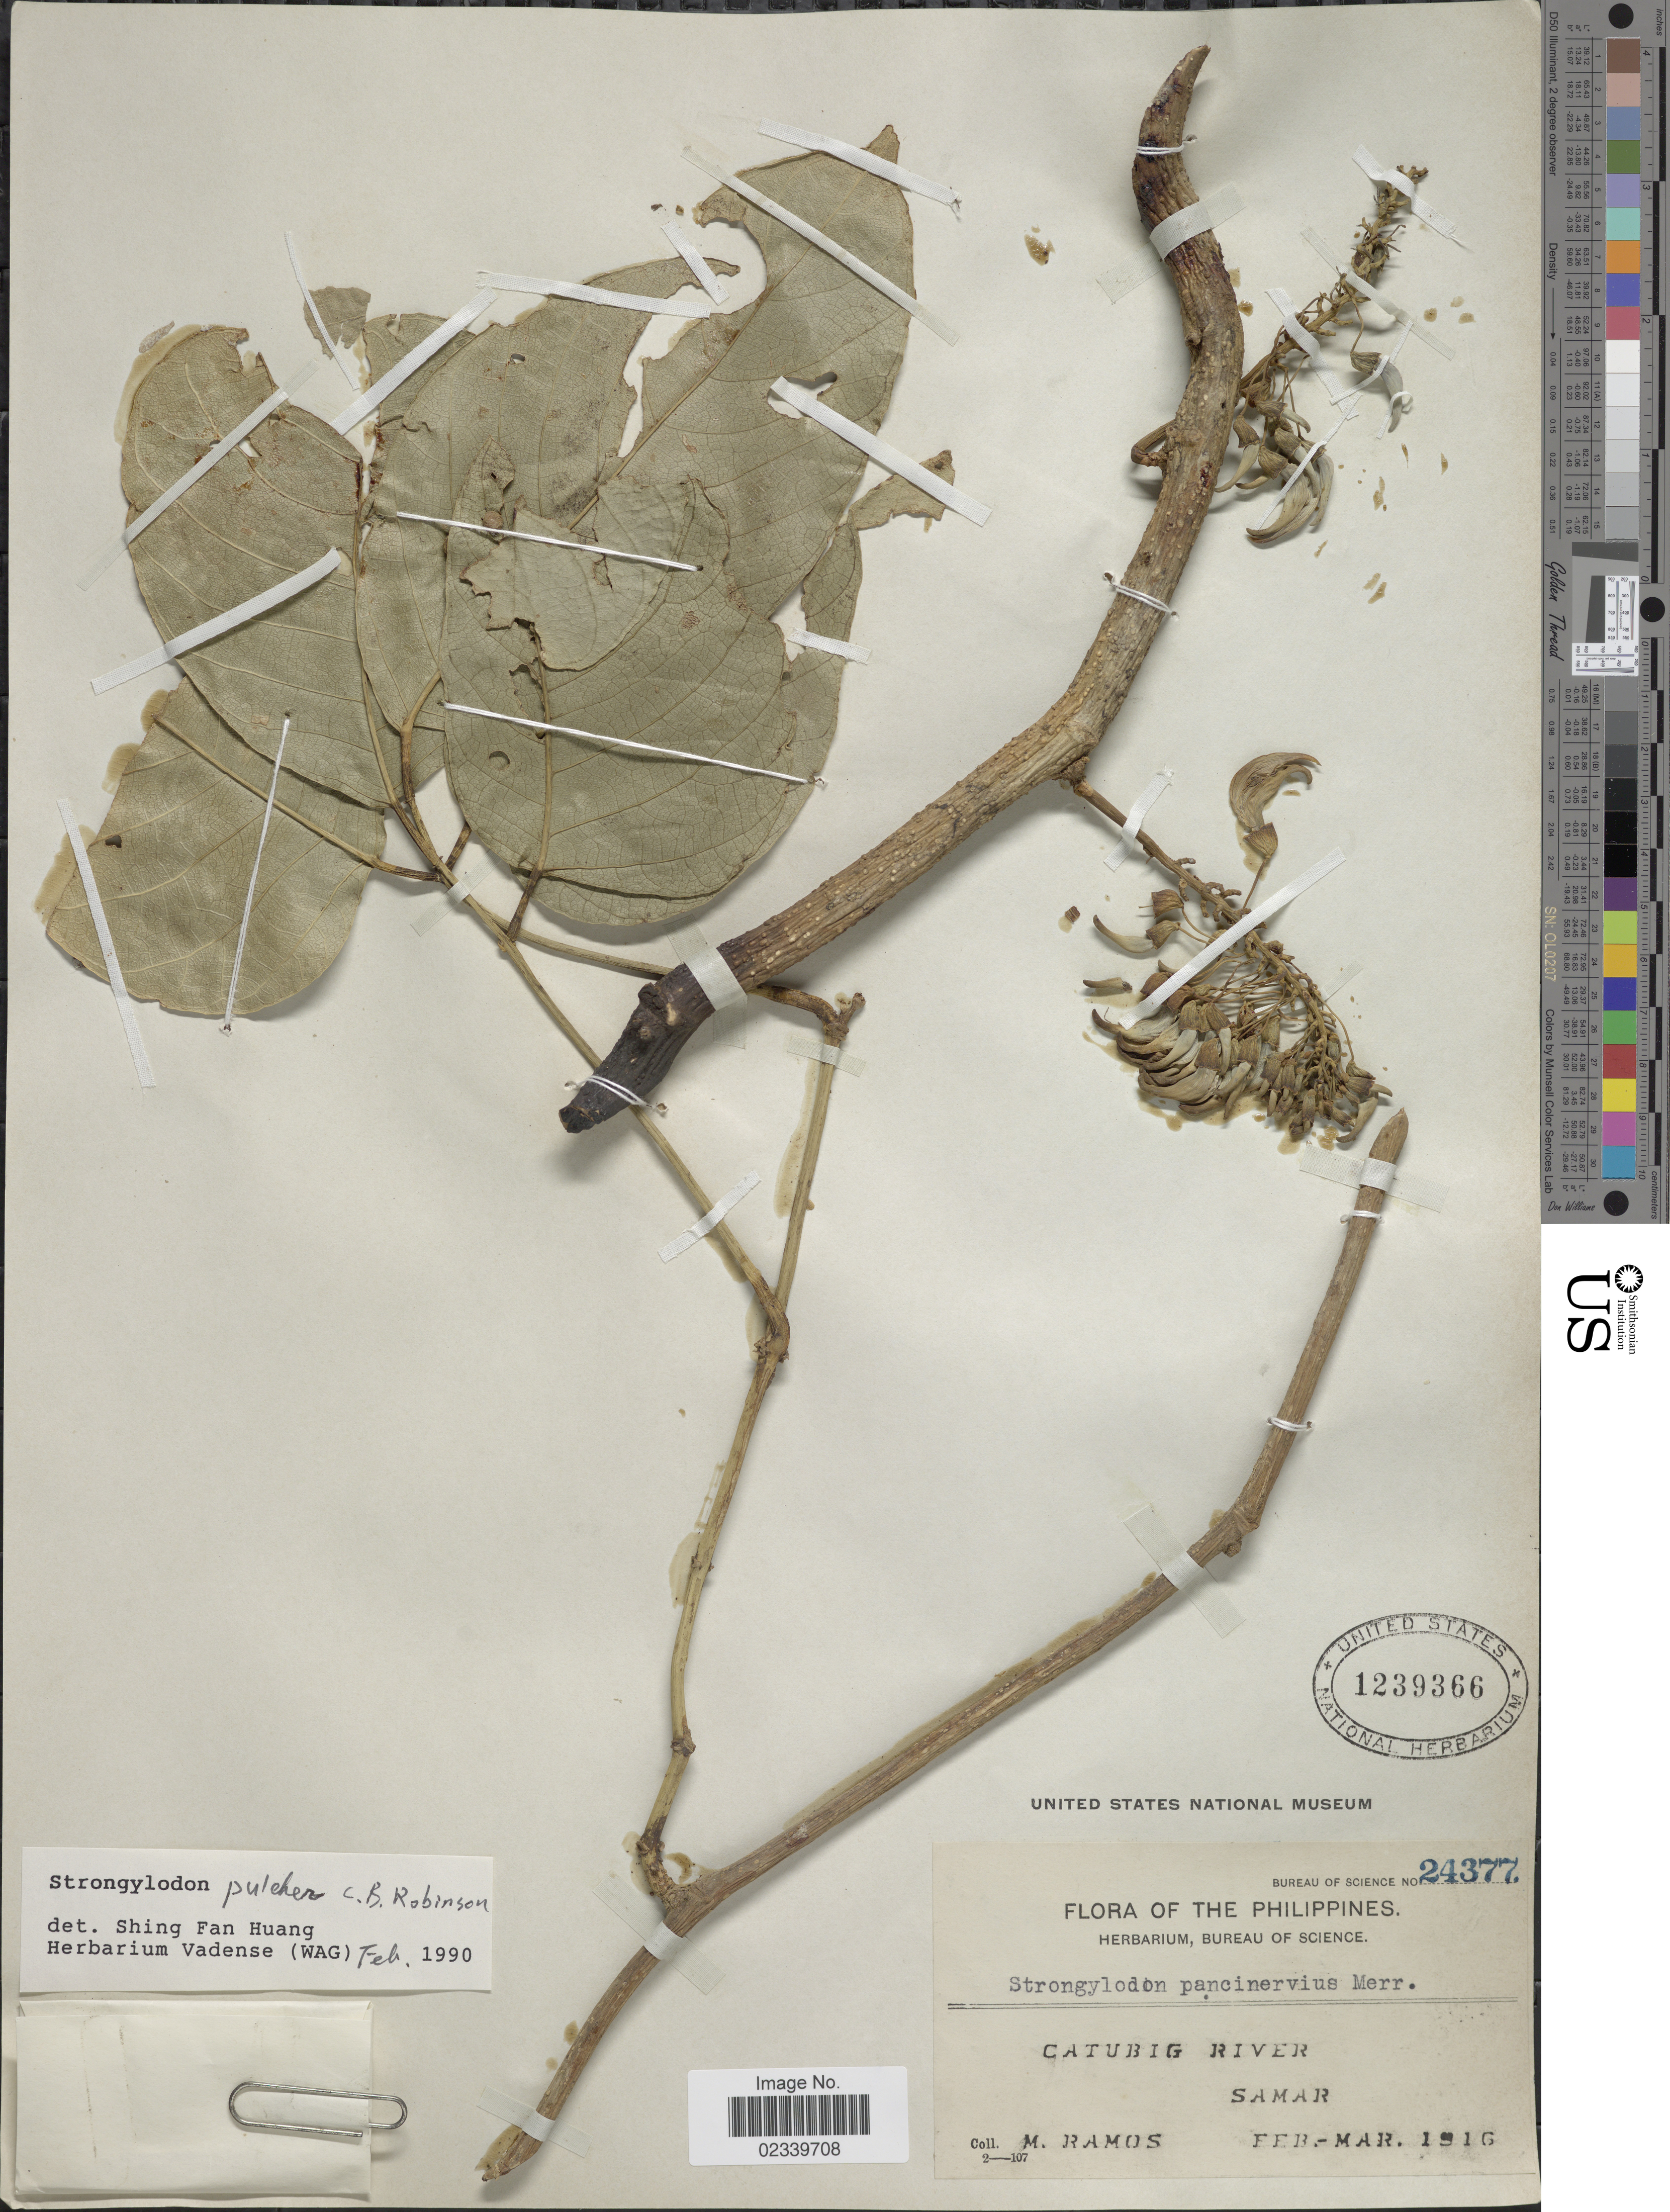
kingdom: Plantae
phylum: Tracheophyta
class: Magnoliopsida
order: Fabales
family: Fabaceae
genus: Strongylodon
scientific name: Strongylodon pulcher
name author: B.L. Rob.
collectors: M. Ramos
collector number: Bureau of Science 24377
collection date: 1916-02/1916-03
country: Philippines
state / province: Eastern Visayas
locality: Catubig River, Samar.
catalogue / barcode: US 1239366